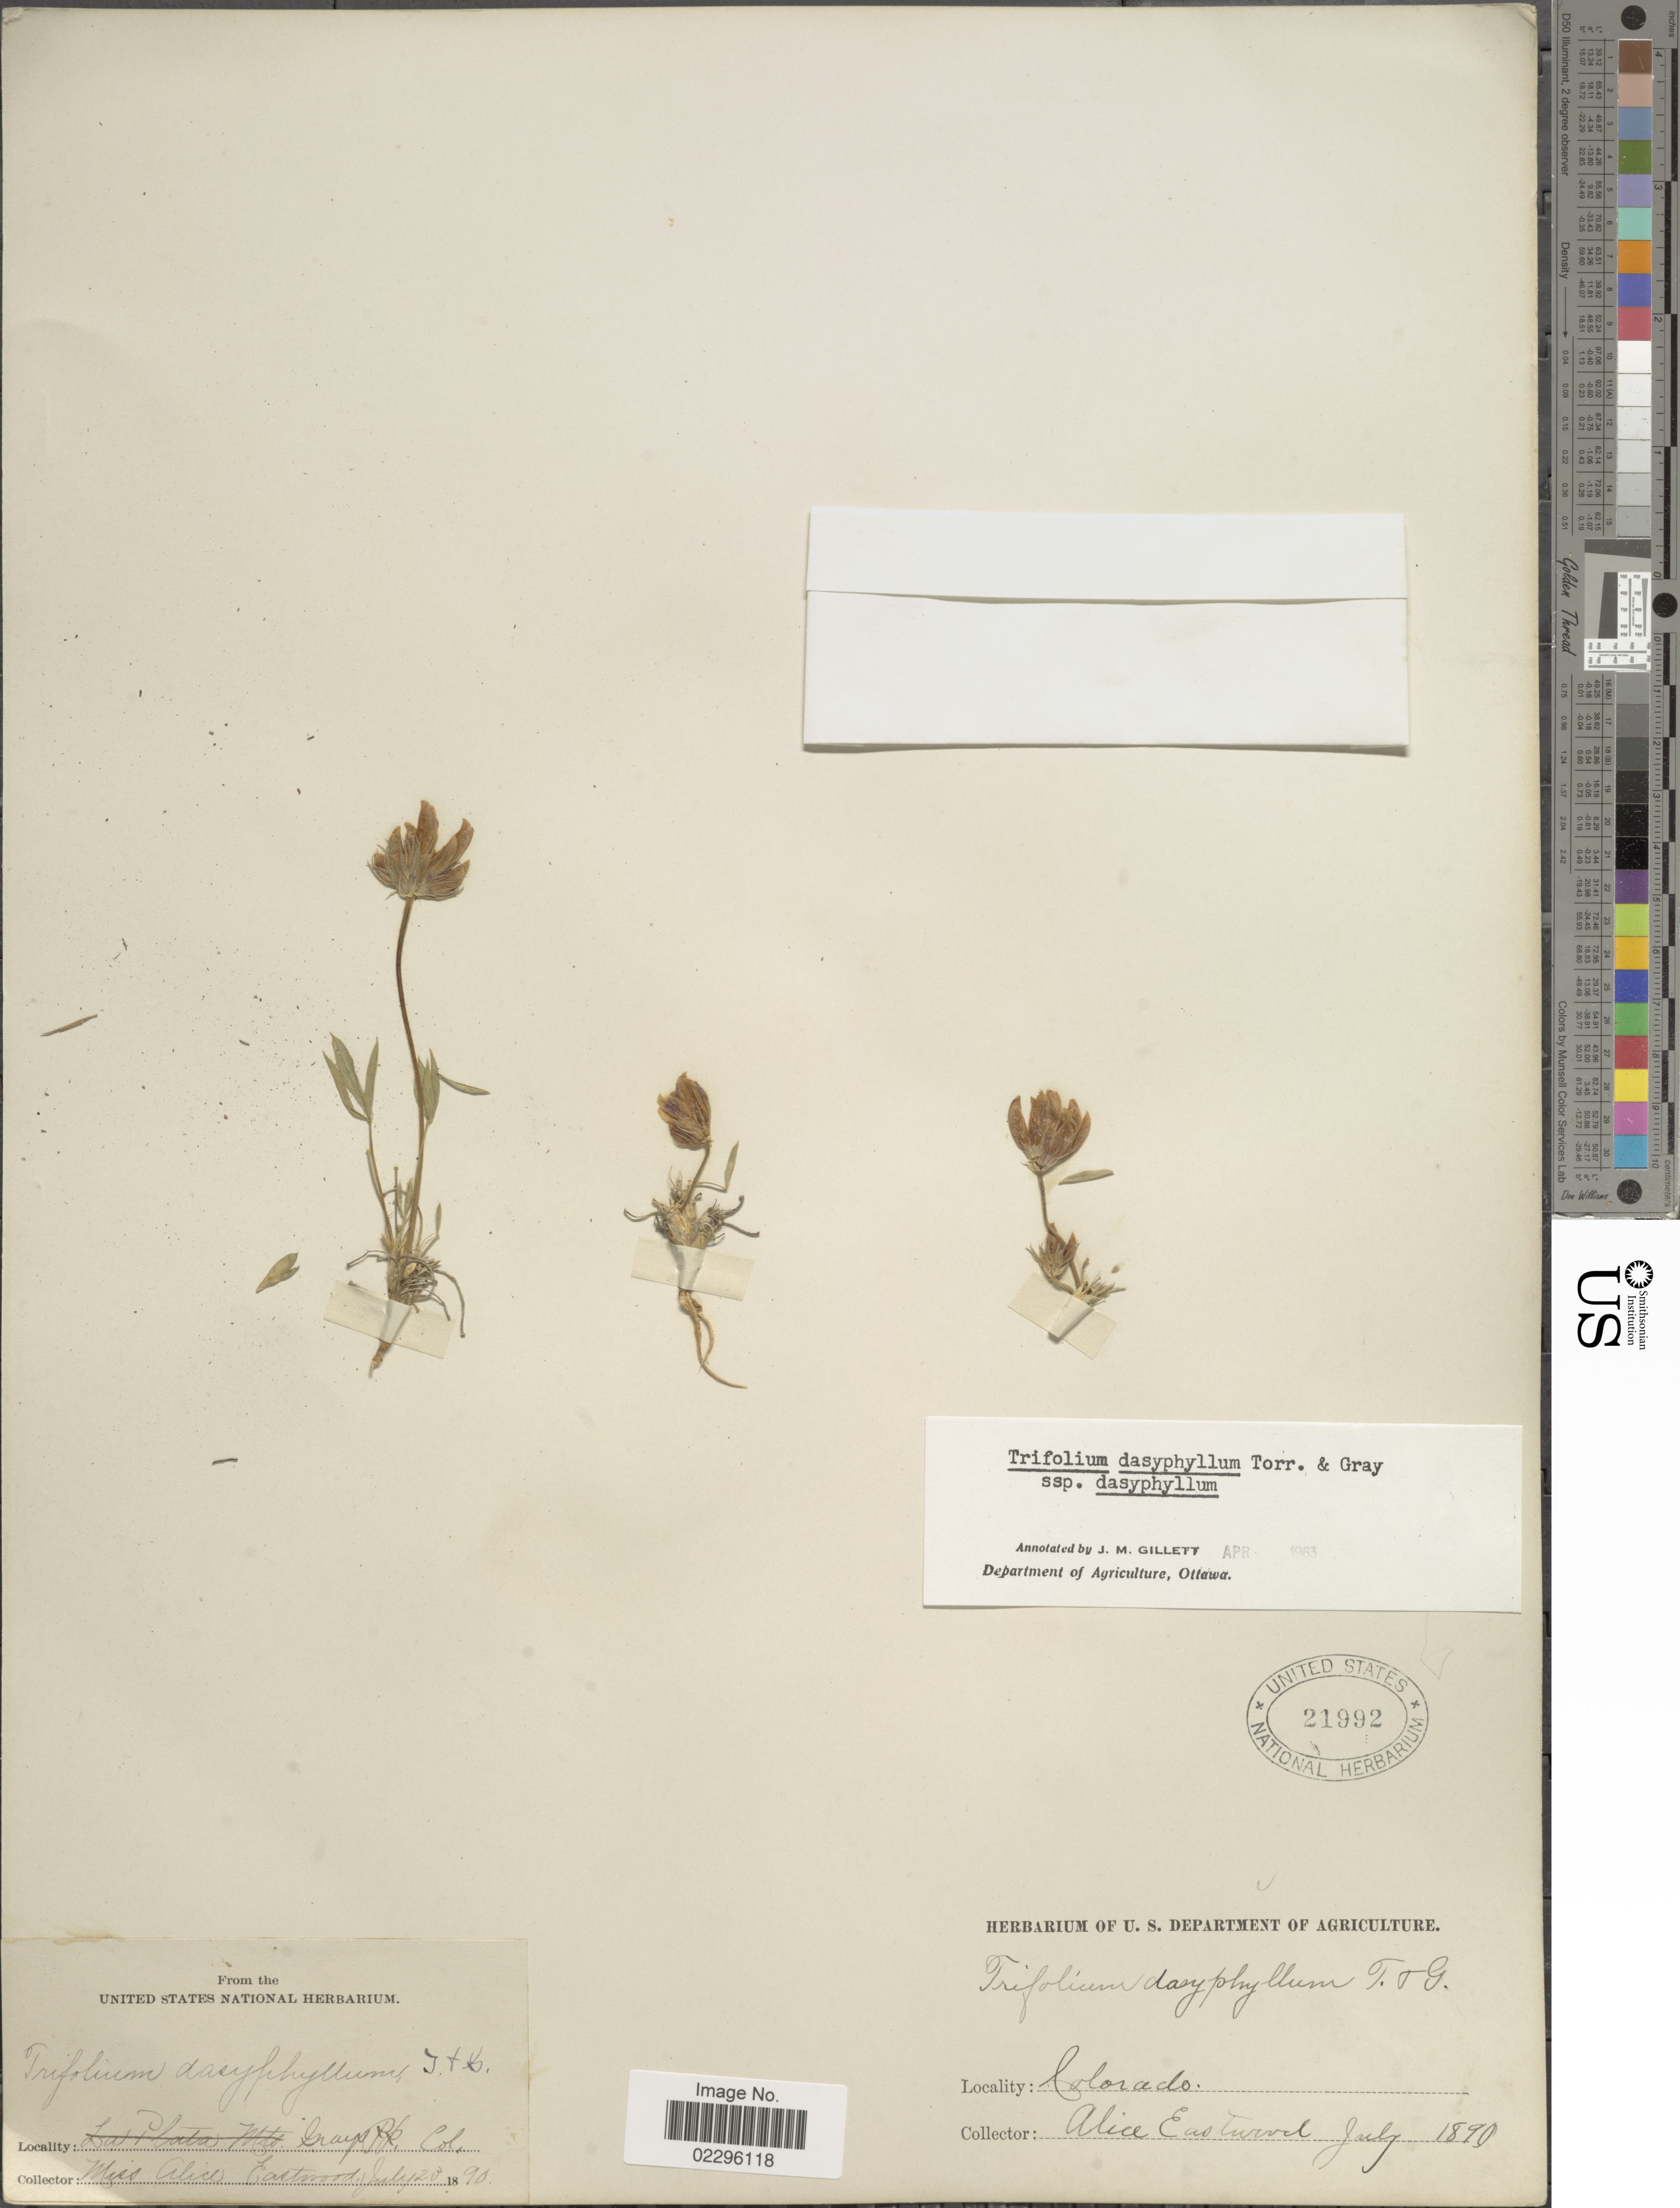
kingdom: Plantae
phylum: Tracheophyta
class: Magnoliopsida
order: Fabales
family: Fabaceae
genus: Trifolium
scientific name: Trifolium dasyphyllum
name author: Torr. & A. Gray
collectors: A. Eastwood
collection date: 1890-07-23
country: United States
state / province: Colorado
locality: Grays Pk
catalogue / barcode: US 21992